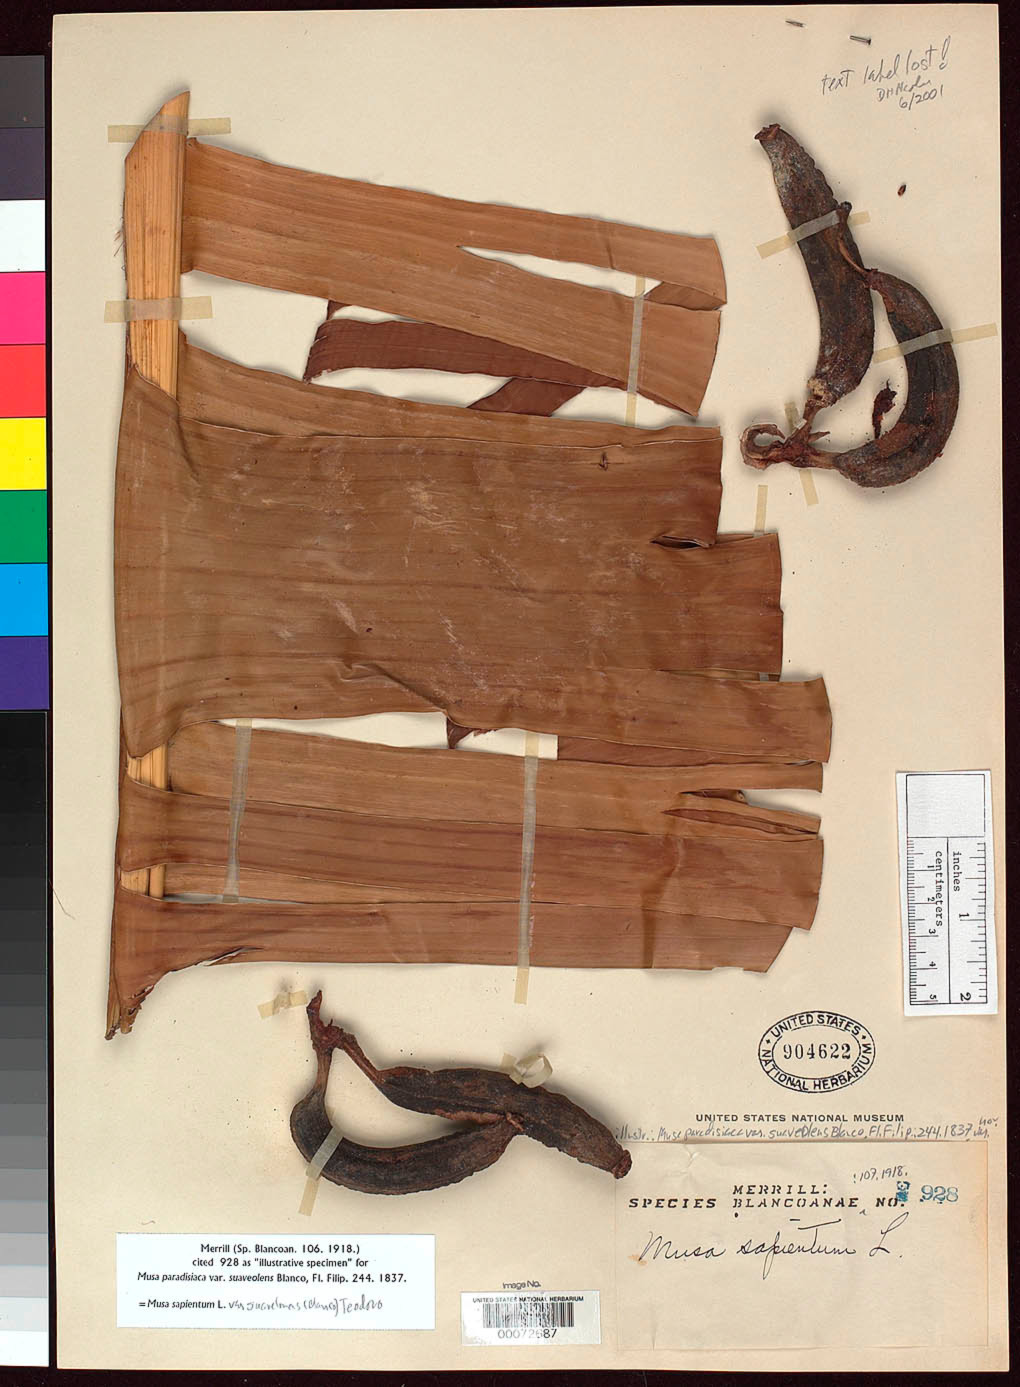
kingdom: Plantae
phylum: Tracheophyta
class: Liliopsida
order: Zingiberales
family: Musaceae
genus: Musa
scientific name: Musa x paradisiaca var. suaveolens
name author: Blanco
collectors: E. D. Merrill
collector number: Sp. Blancoan. 0928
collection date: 1916-10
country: Philippines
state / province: Calabarzon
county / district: Rizal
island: Luzon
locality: Antipolo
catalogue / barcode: US 904622